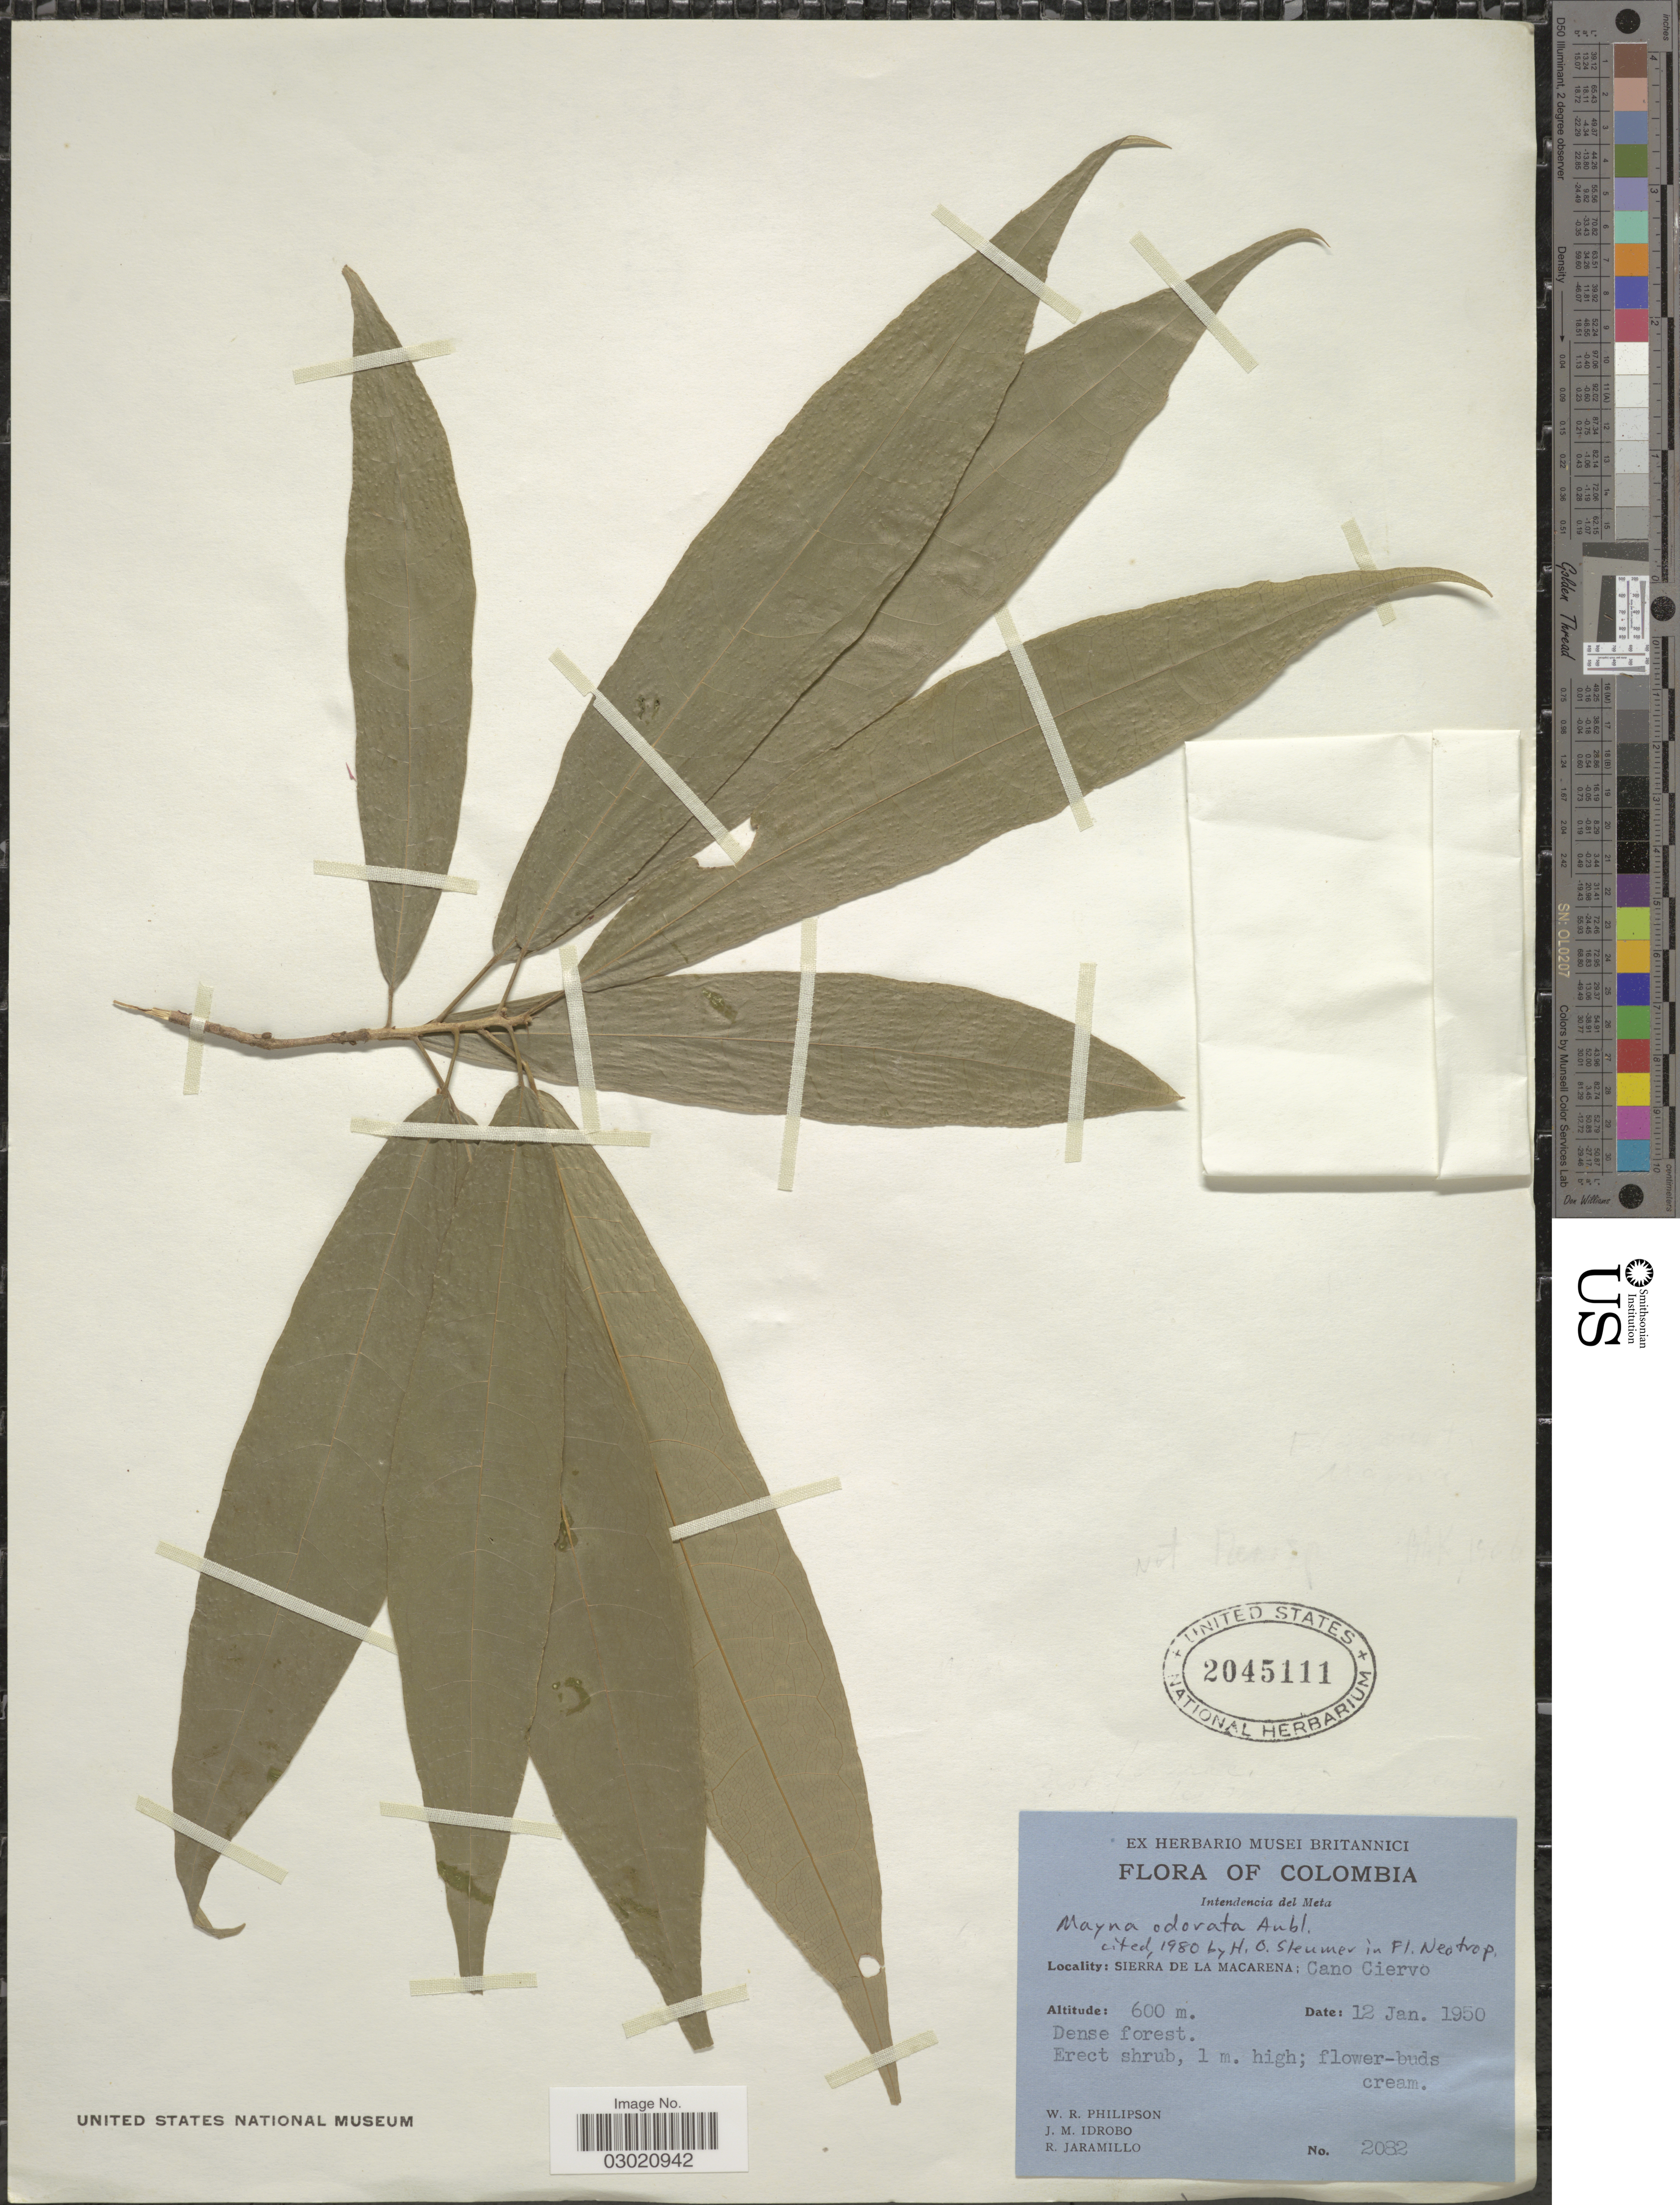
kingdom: Plantae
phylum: Tracheophyta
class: Magnoliopsida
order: Malpighiales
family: Achariaceae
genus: Mayna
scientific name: Mayna odorata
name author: Aubl.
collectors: W. R. Philipson, J. M. Idrobo & R. Jaramillo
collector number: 2082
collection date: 1950-01-12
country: Colombia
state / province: Meta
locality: Intendencia del Meta. Sierra de la Macarena; Cano Ciervo.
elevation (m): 600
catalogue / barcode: US 2045111